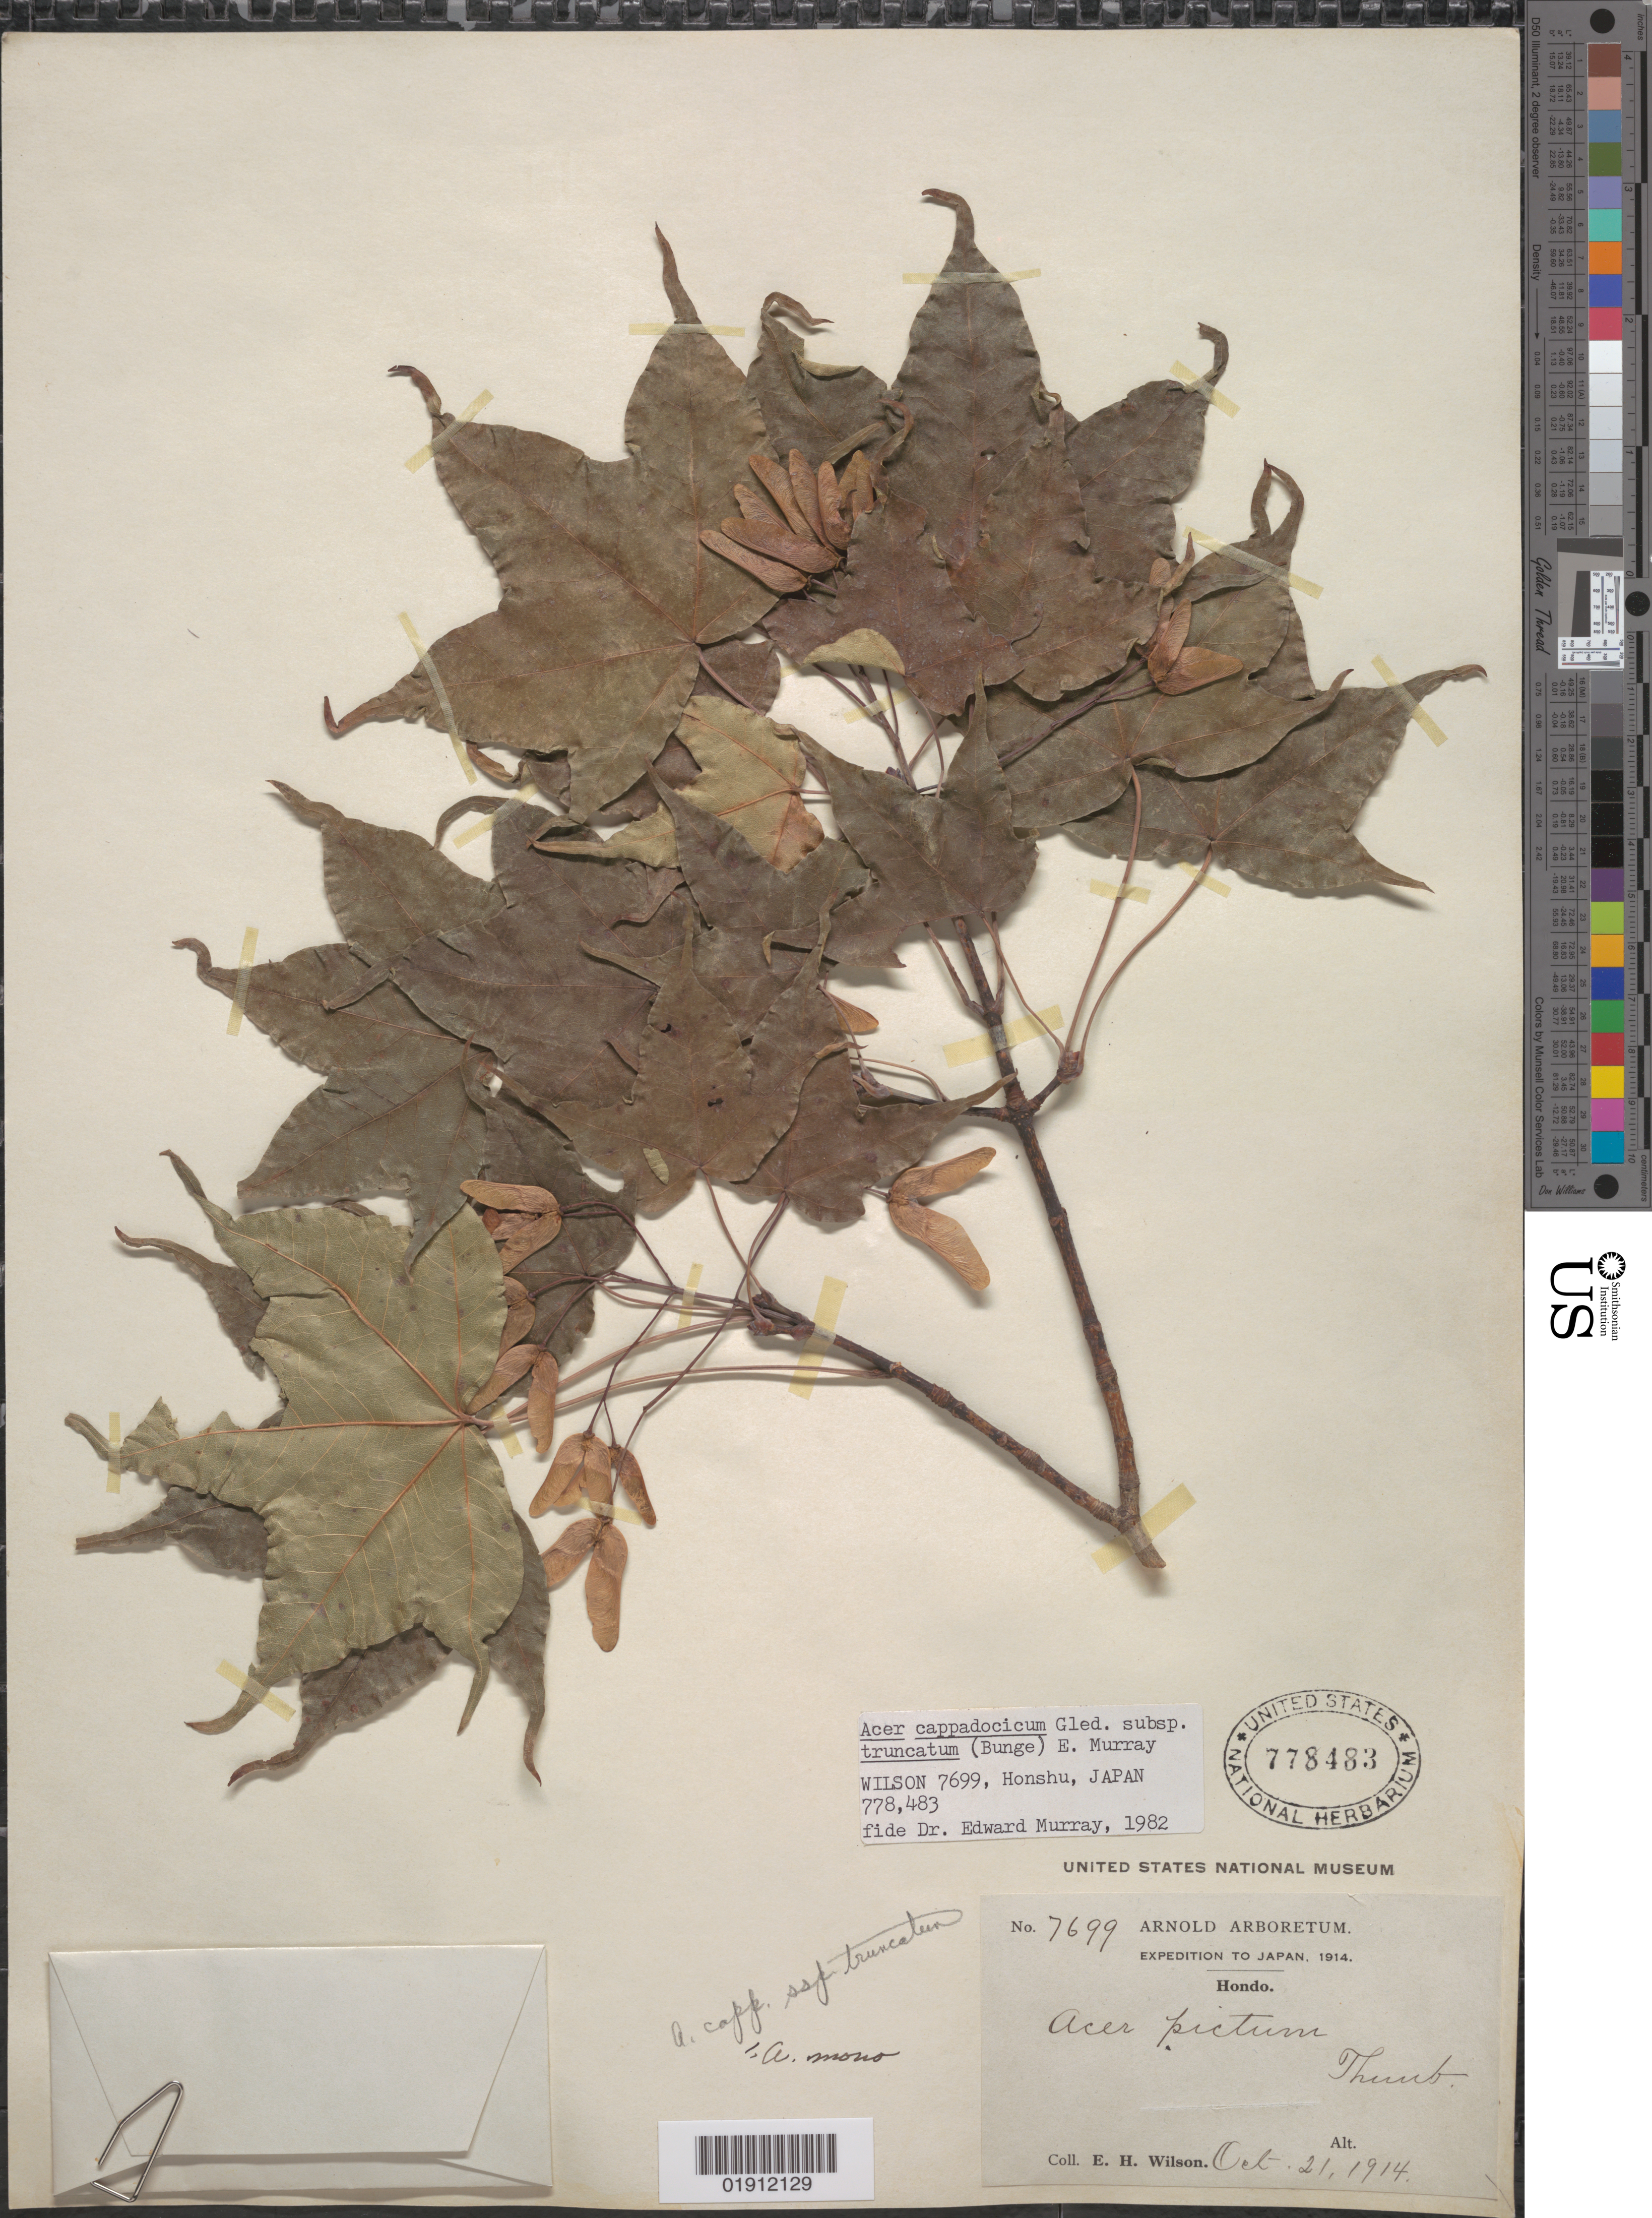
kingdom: Plantae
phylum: Tracheophyta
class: Magnoliopsida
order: Sapindales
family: Sapindaceae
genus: Acer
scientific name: Acer cappadocicum subsp. truncatum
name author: (Bunge) A.E. Murray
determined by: Murray, Edward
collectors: E. H. Wilson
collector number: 7699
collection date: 1914-10-21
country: Japan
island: Honshu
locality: Hondo [Honshu]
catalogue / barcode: US 778483